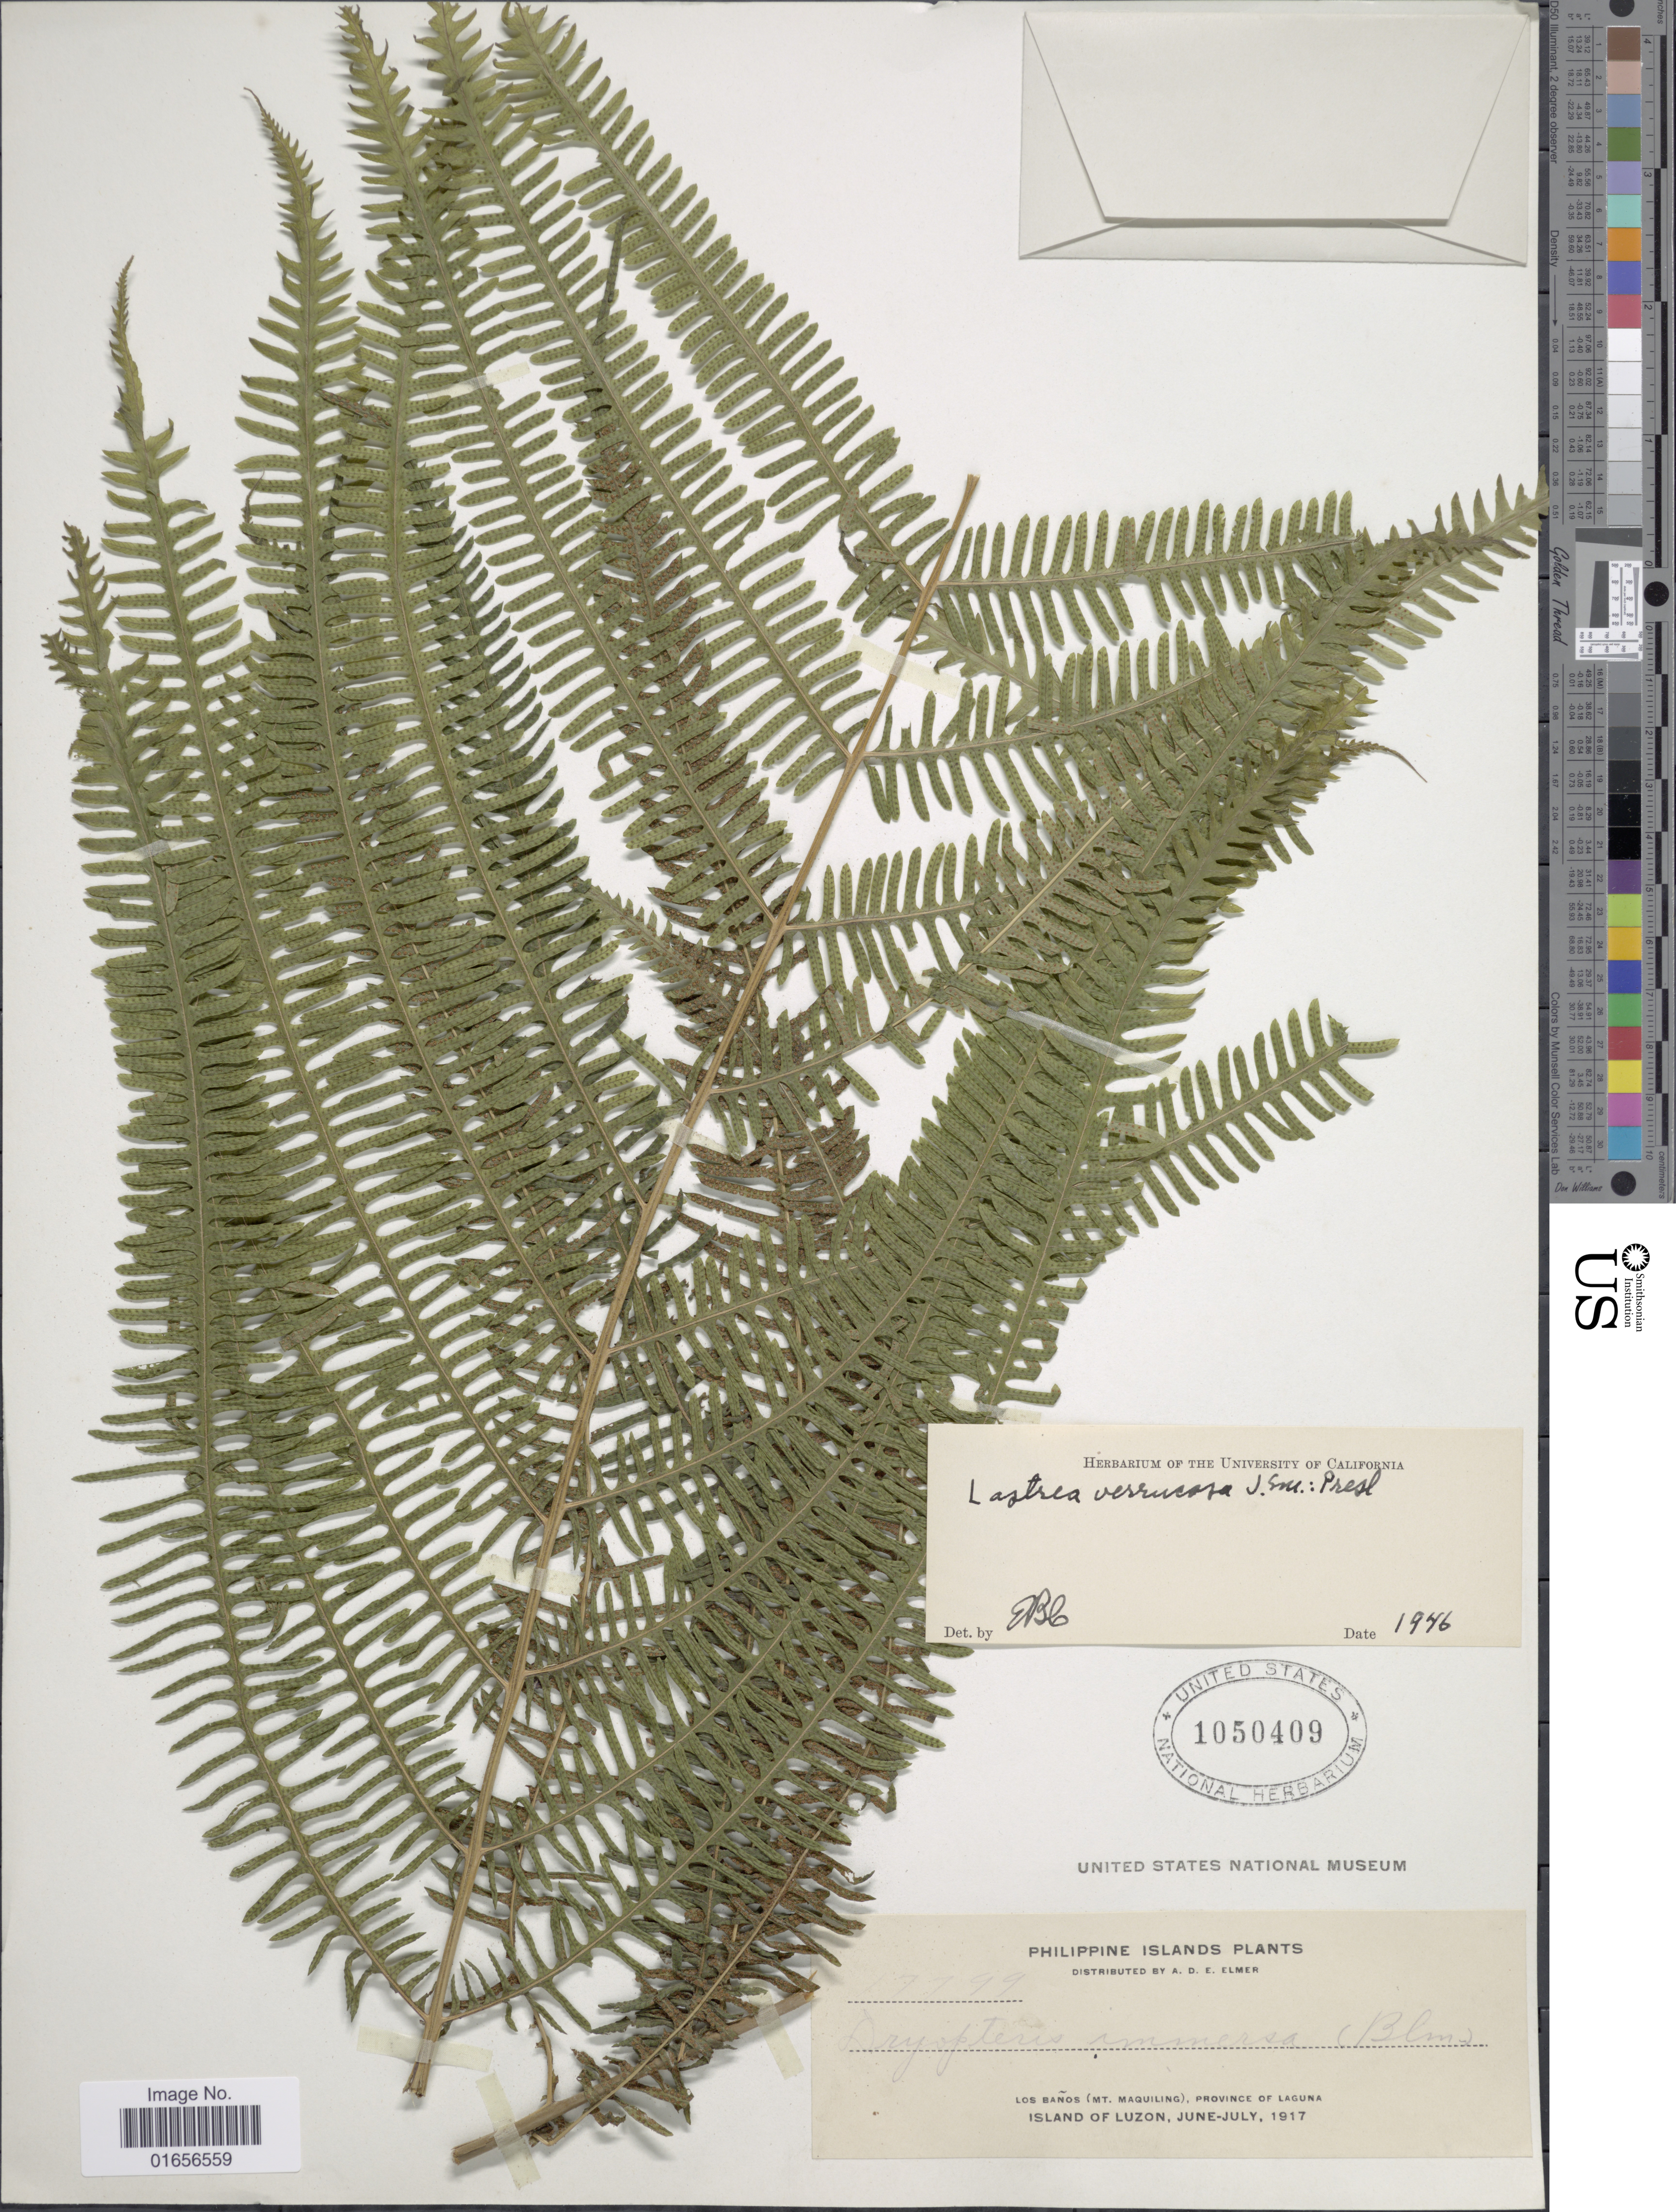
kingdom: Plantae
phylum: Tracheophyta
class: Polypodiopsida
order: Polypodiales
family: Thelypteridaceae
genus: Amphineuron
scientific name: Amphineuron immersum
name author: (Blume) Holttum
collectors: A. D. E. Elmer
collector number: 17799*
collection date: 1917-06/1917-07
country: Philippines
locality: Philippine Islands, Los Baños, (Mt. Maquiling), Province of Laguna, Island of Luzon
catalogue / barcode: US 1050409